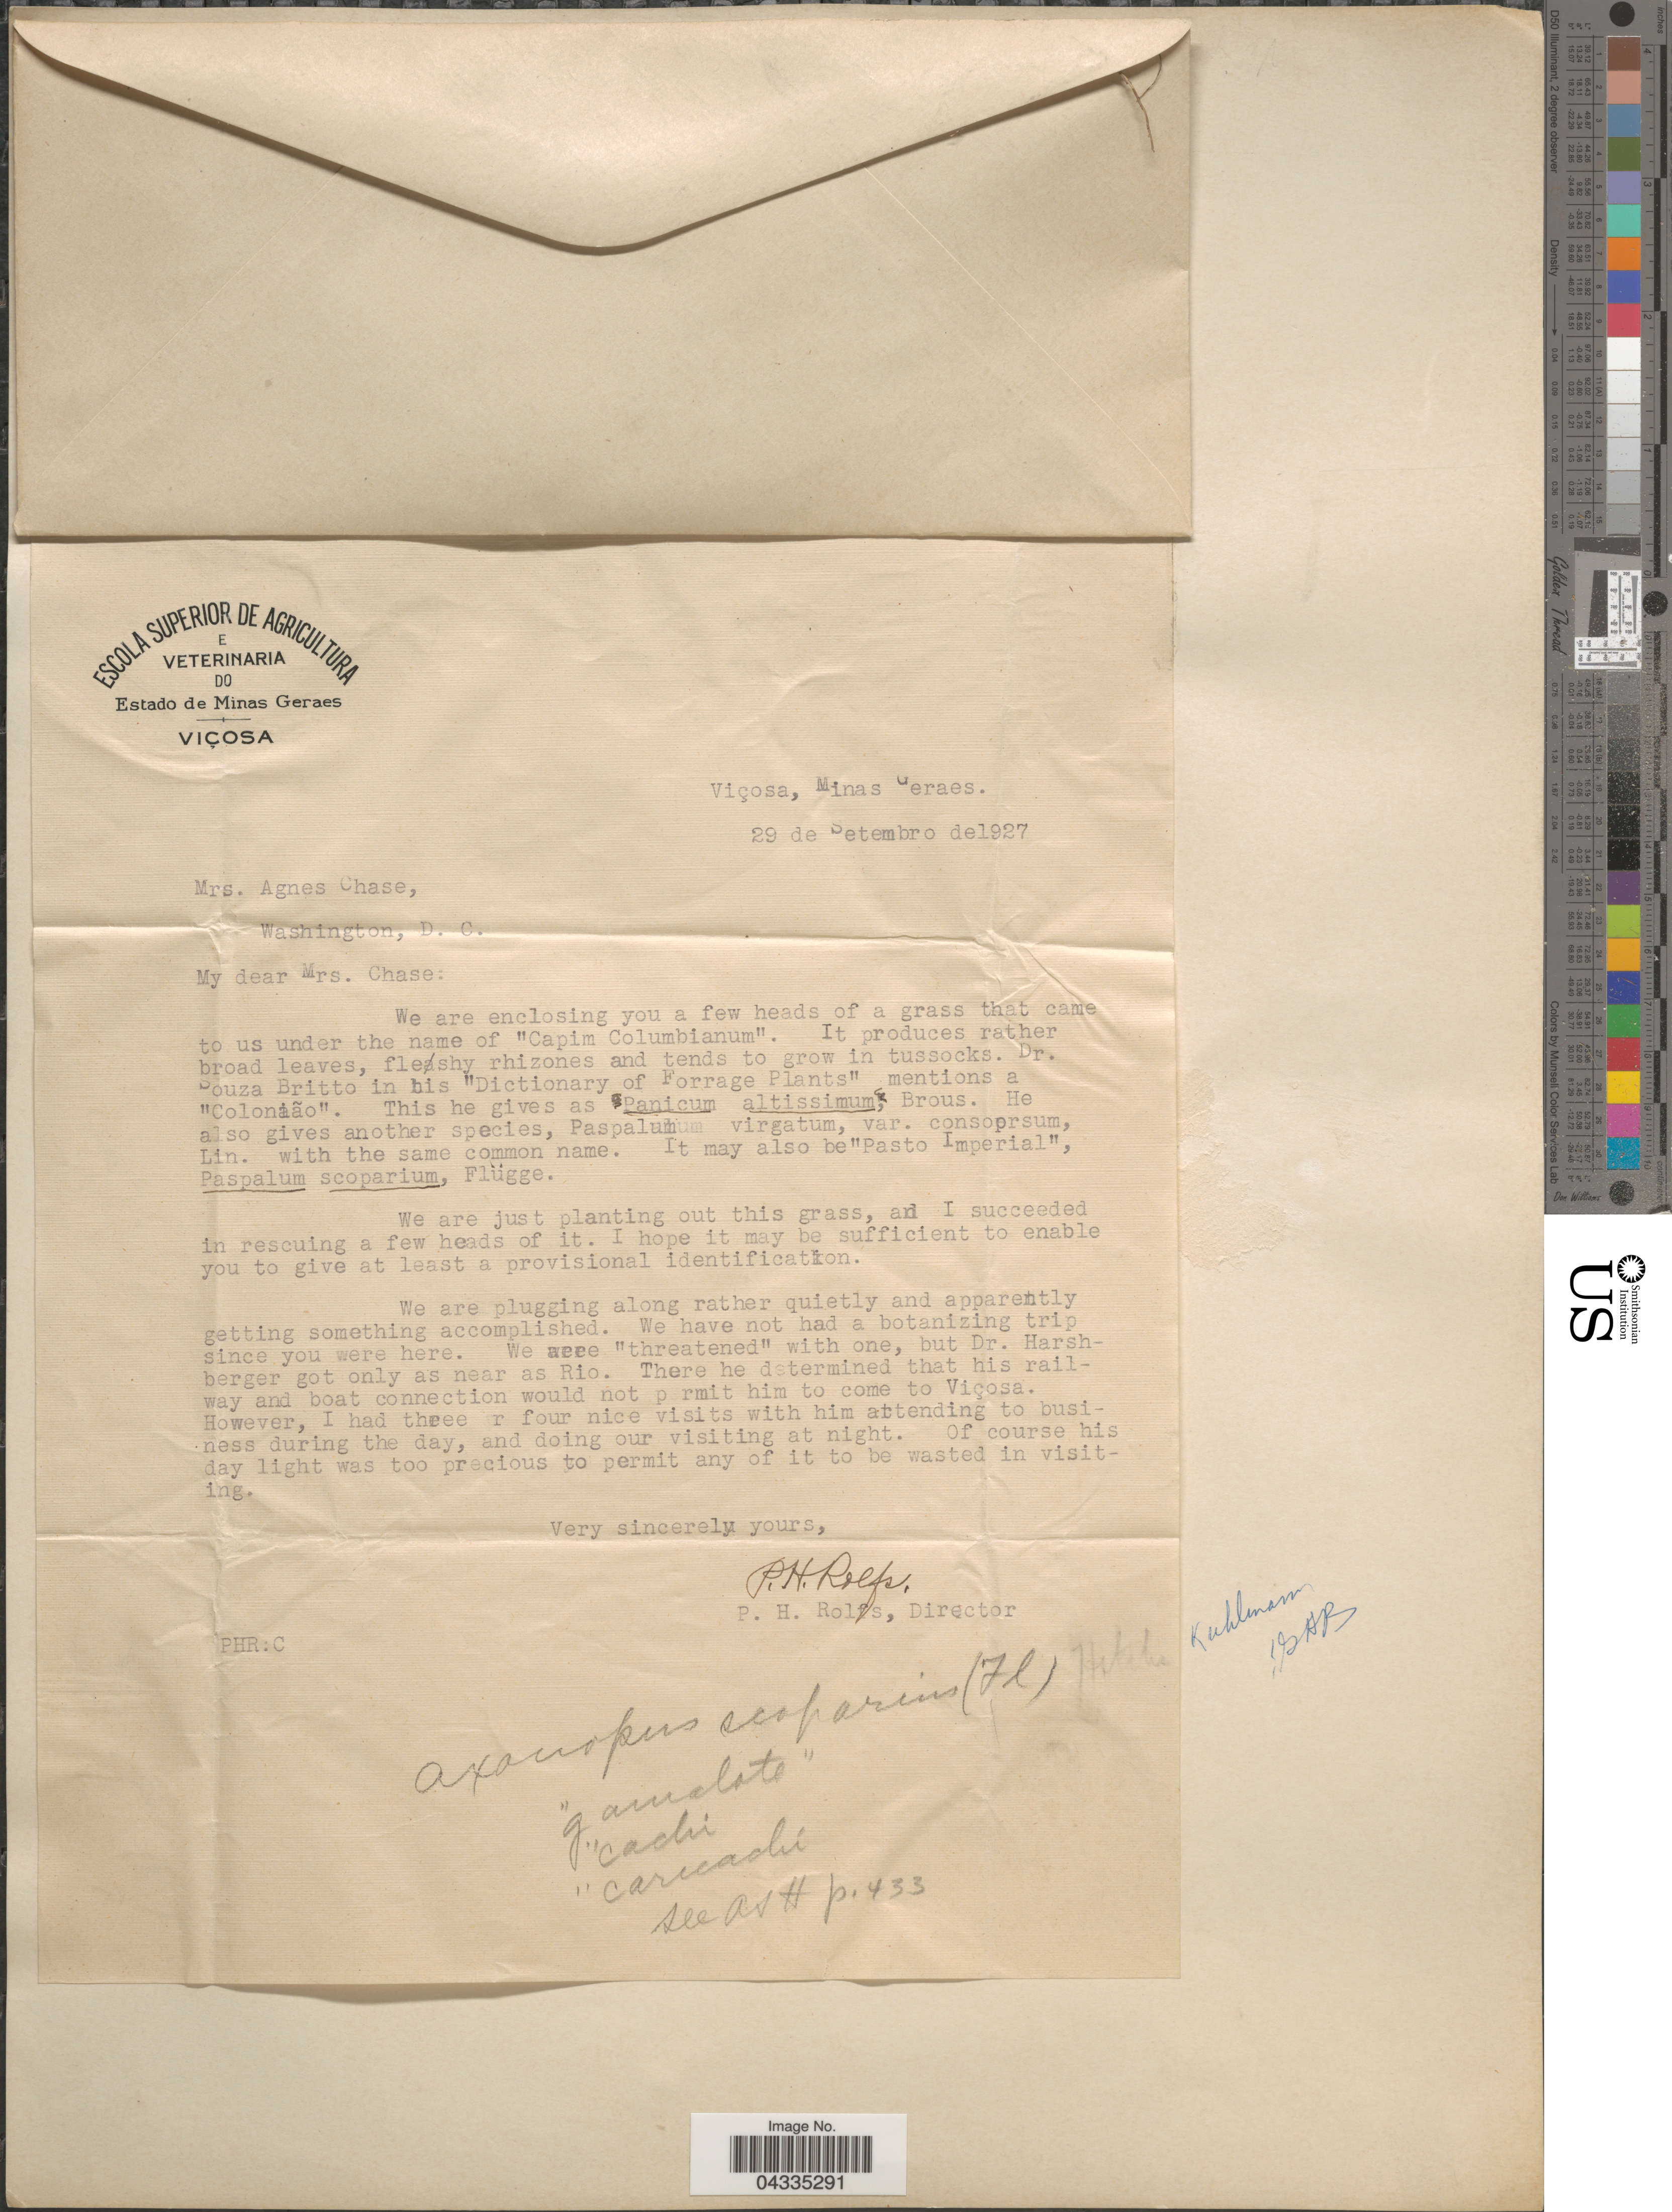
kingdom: Plantae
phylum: Tracheophyta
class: Liliopsida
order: Poales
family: Poaceae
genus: Axonopus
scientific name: Axonopus scoparius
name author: (Flüggé) Kuhlm.